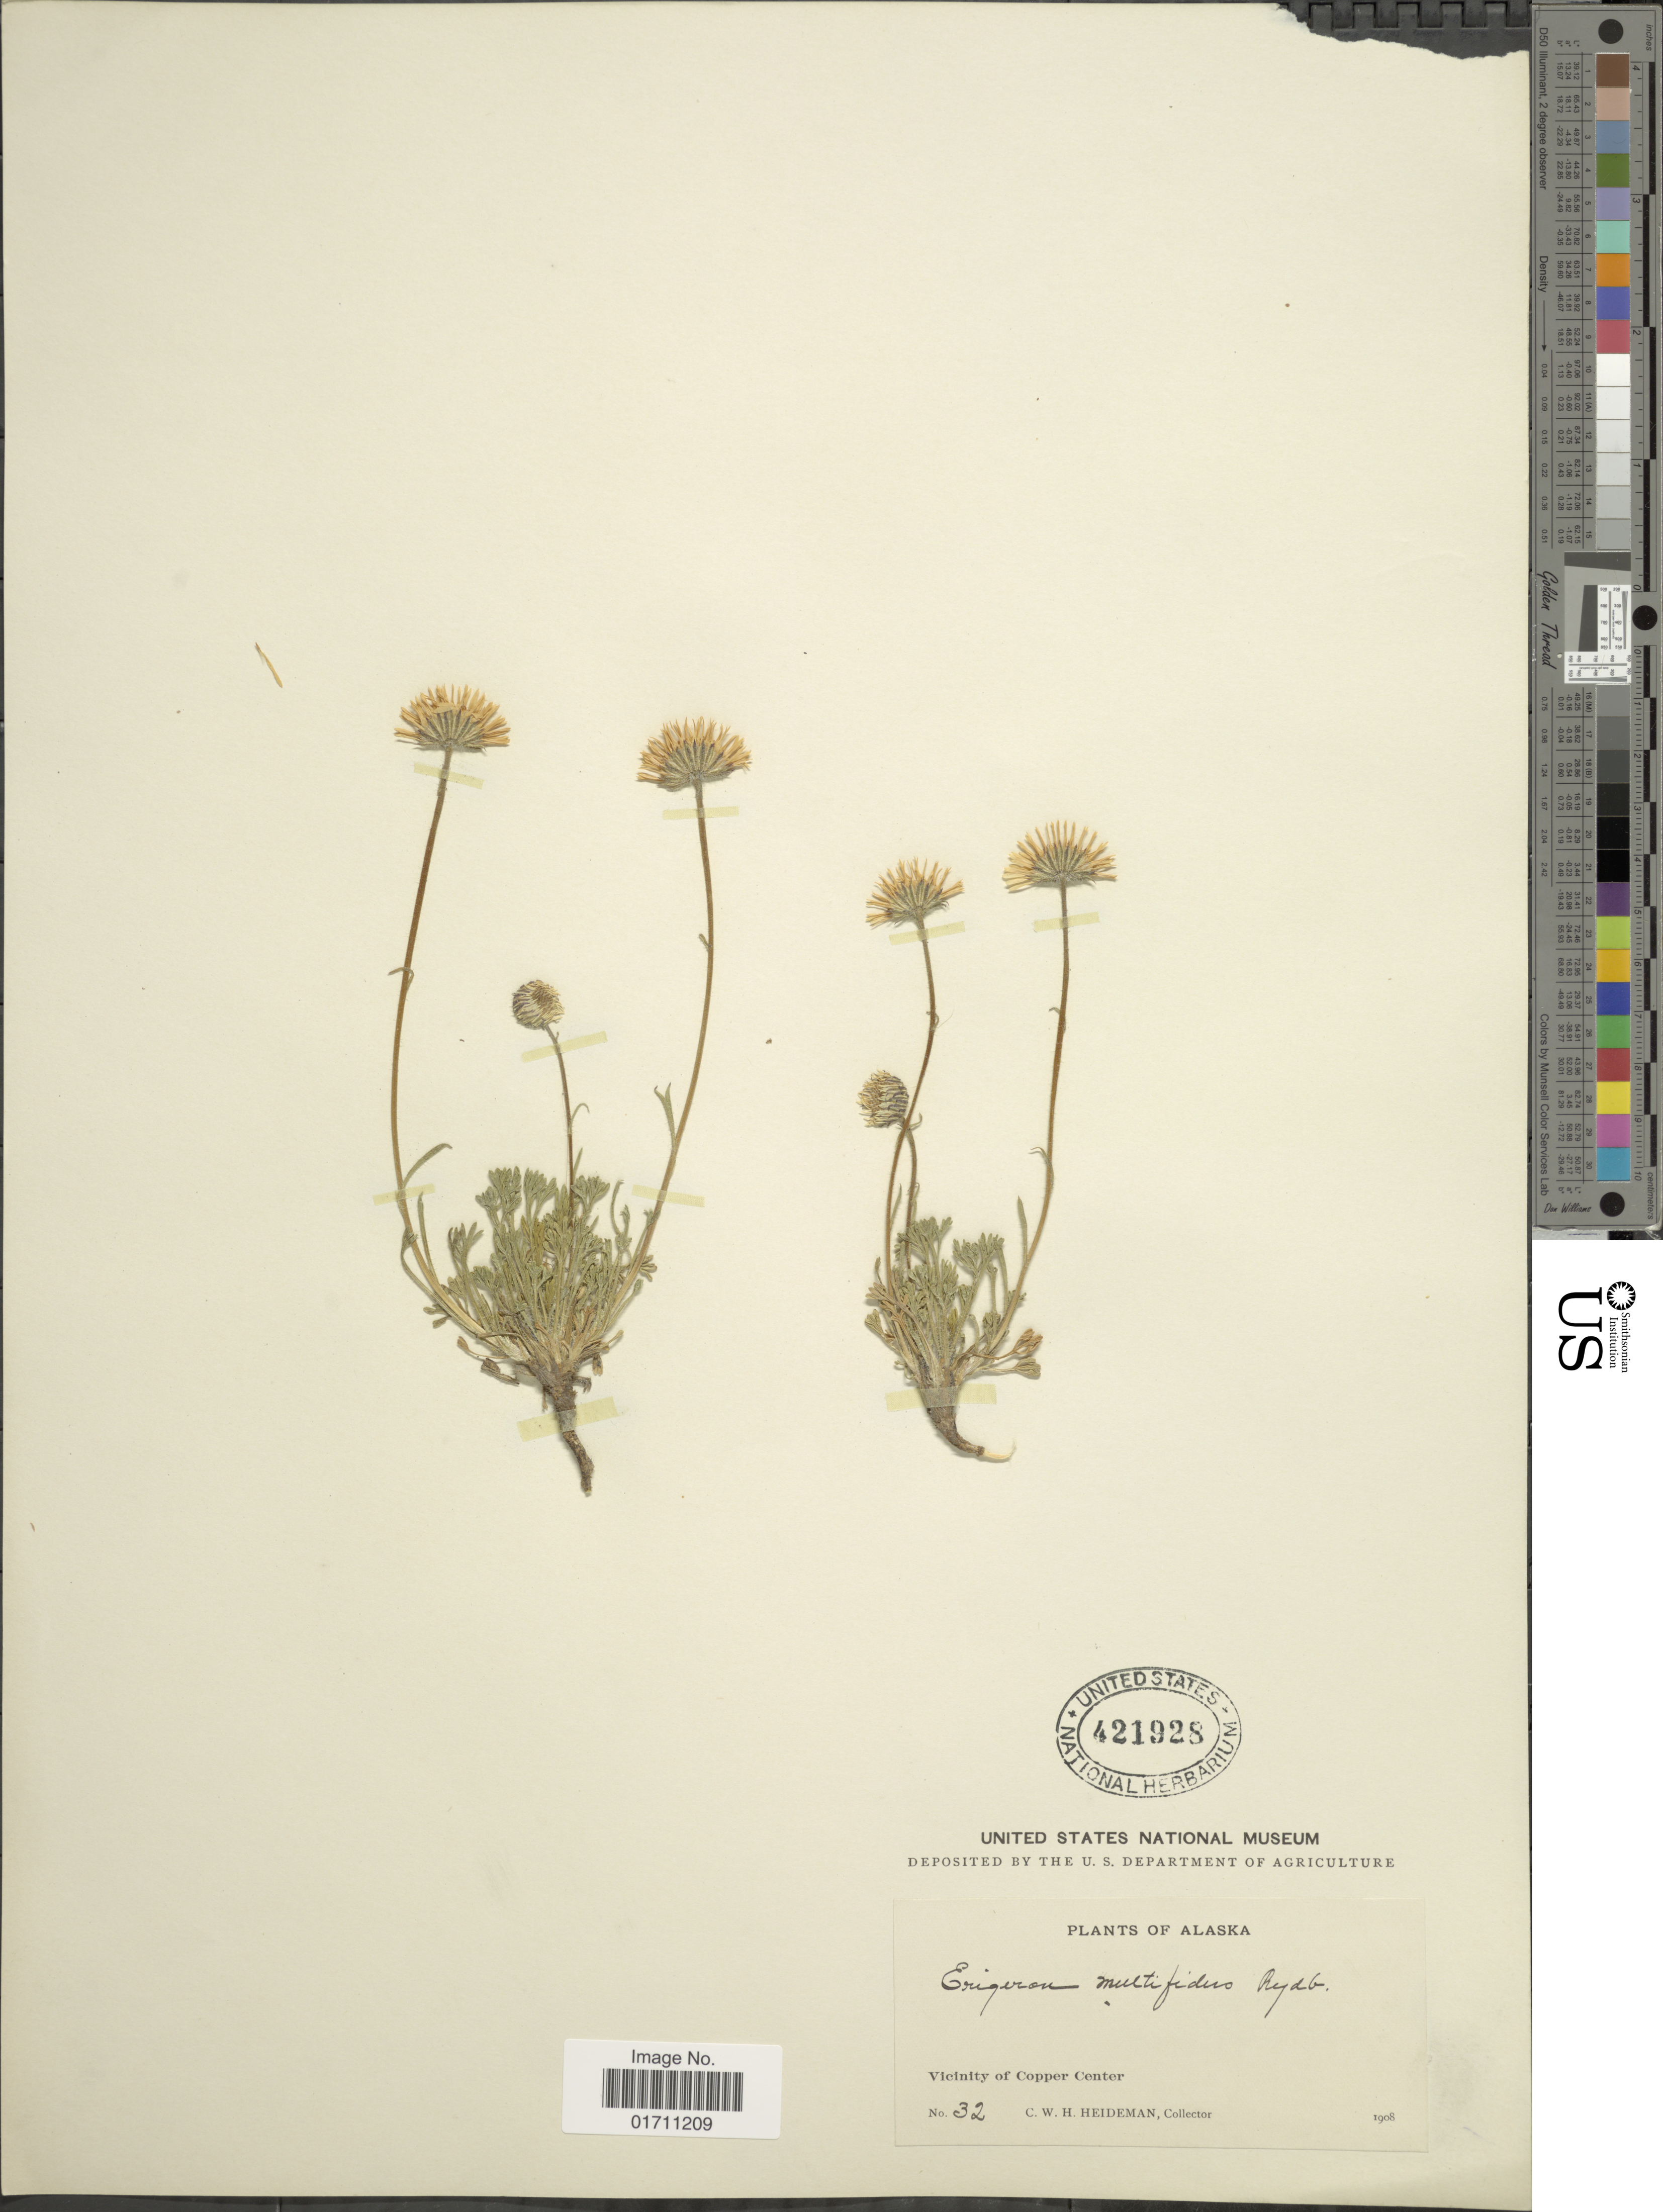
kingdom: Plantae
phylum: Tracheophyta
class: Magnoliopsida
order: Asterales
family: Asteraceae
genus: Erigeron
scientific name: Erigeron compositus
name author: Pursh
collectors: C. Heideman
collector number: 32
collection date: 1908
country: United States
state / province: Alaska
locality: Vicinity of Copper Center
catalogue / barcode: US 421928